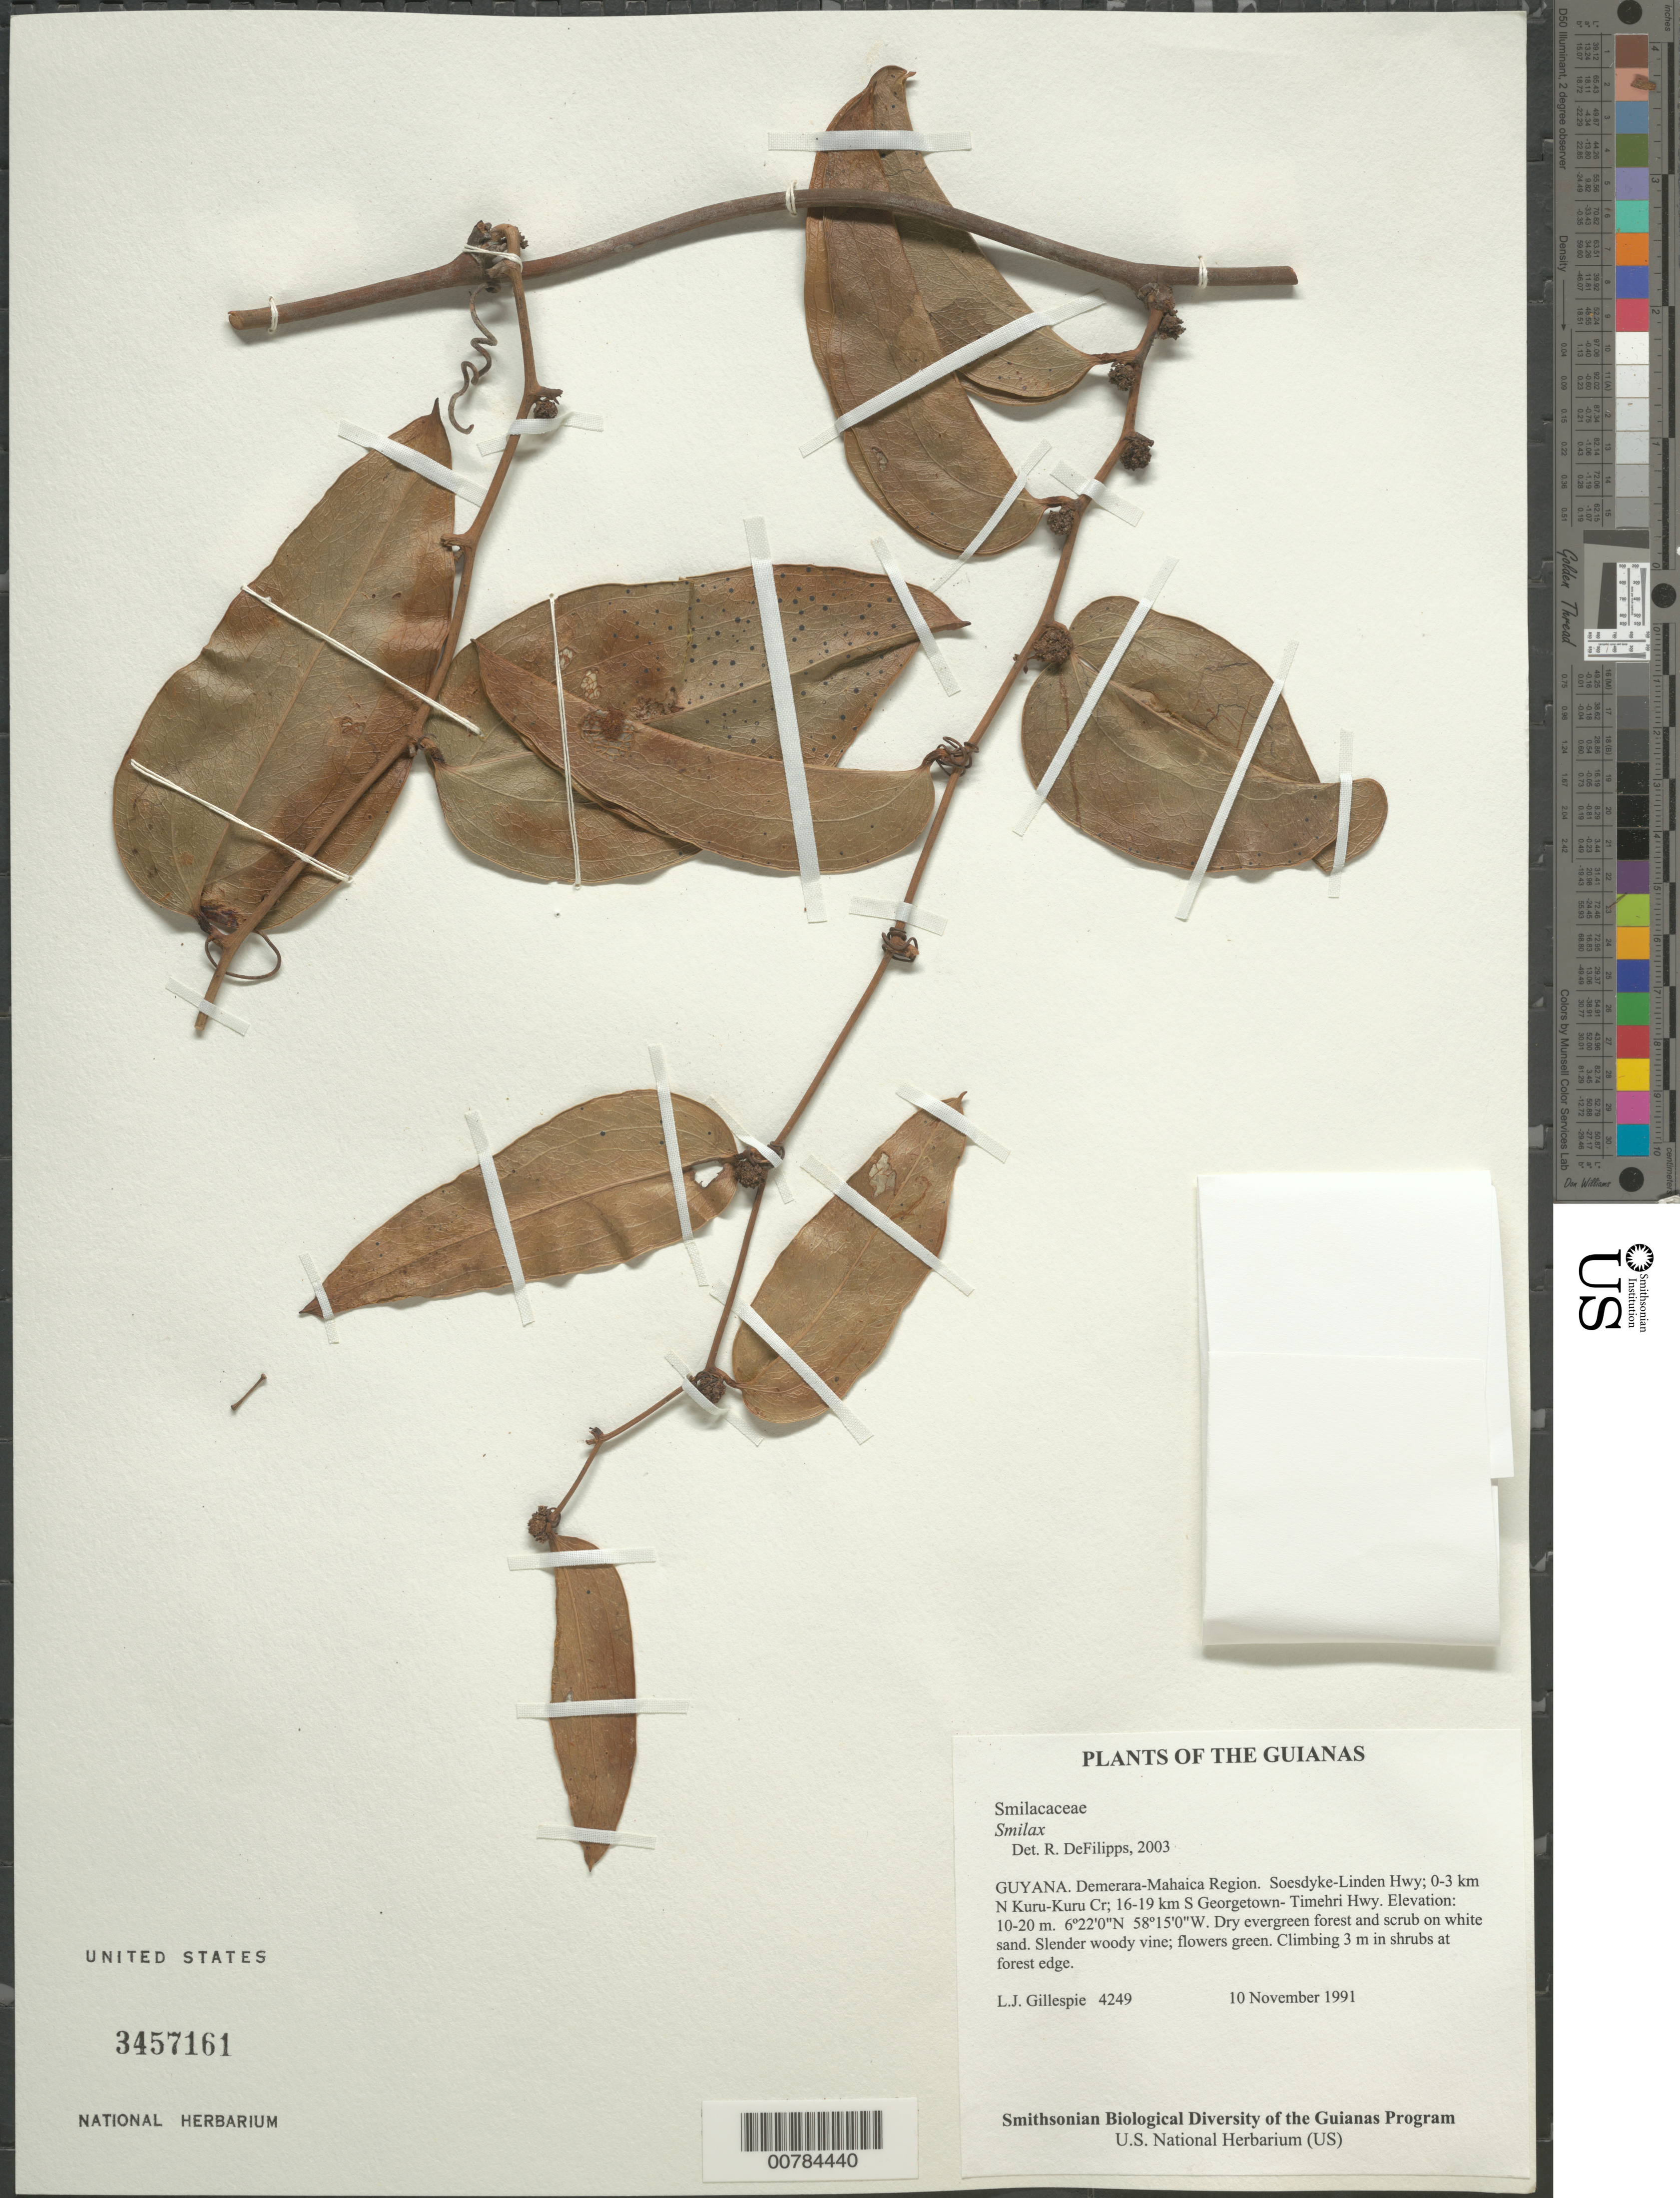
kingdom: Plantae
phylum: Tracheophyta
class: Liliopsida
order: Liliales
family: Smilacaceae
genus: Smilax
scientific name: Smilax sp.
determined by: DeFilipps, R. A.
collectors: L. J. Gillespie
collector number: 4249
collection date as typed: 10 November 1991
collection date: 1991-11-10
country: Guyana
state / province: Demerara-Mahaica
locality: Soesdyke-Linden Hwy; 0-3 km N Kuru-Kuru Cr; 16-19 km S Georgetown- Timehri Hwy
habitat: Dry evergreen forest and scrub on white sand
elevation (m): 10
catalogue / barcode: US 3457161